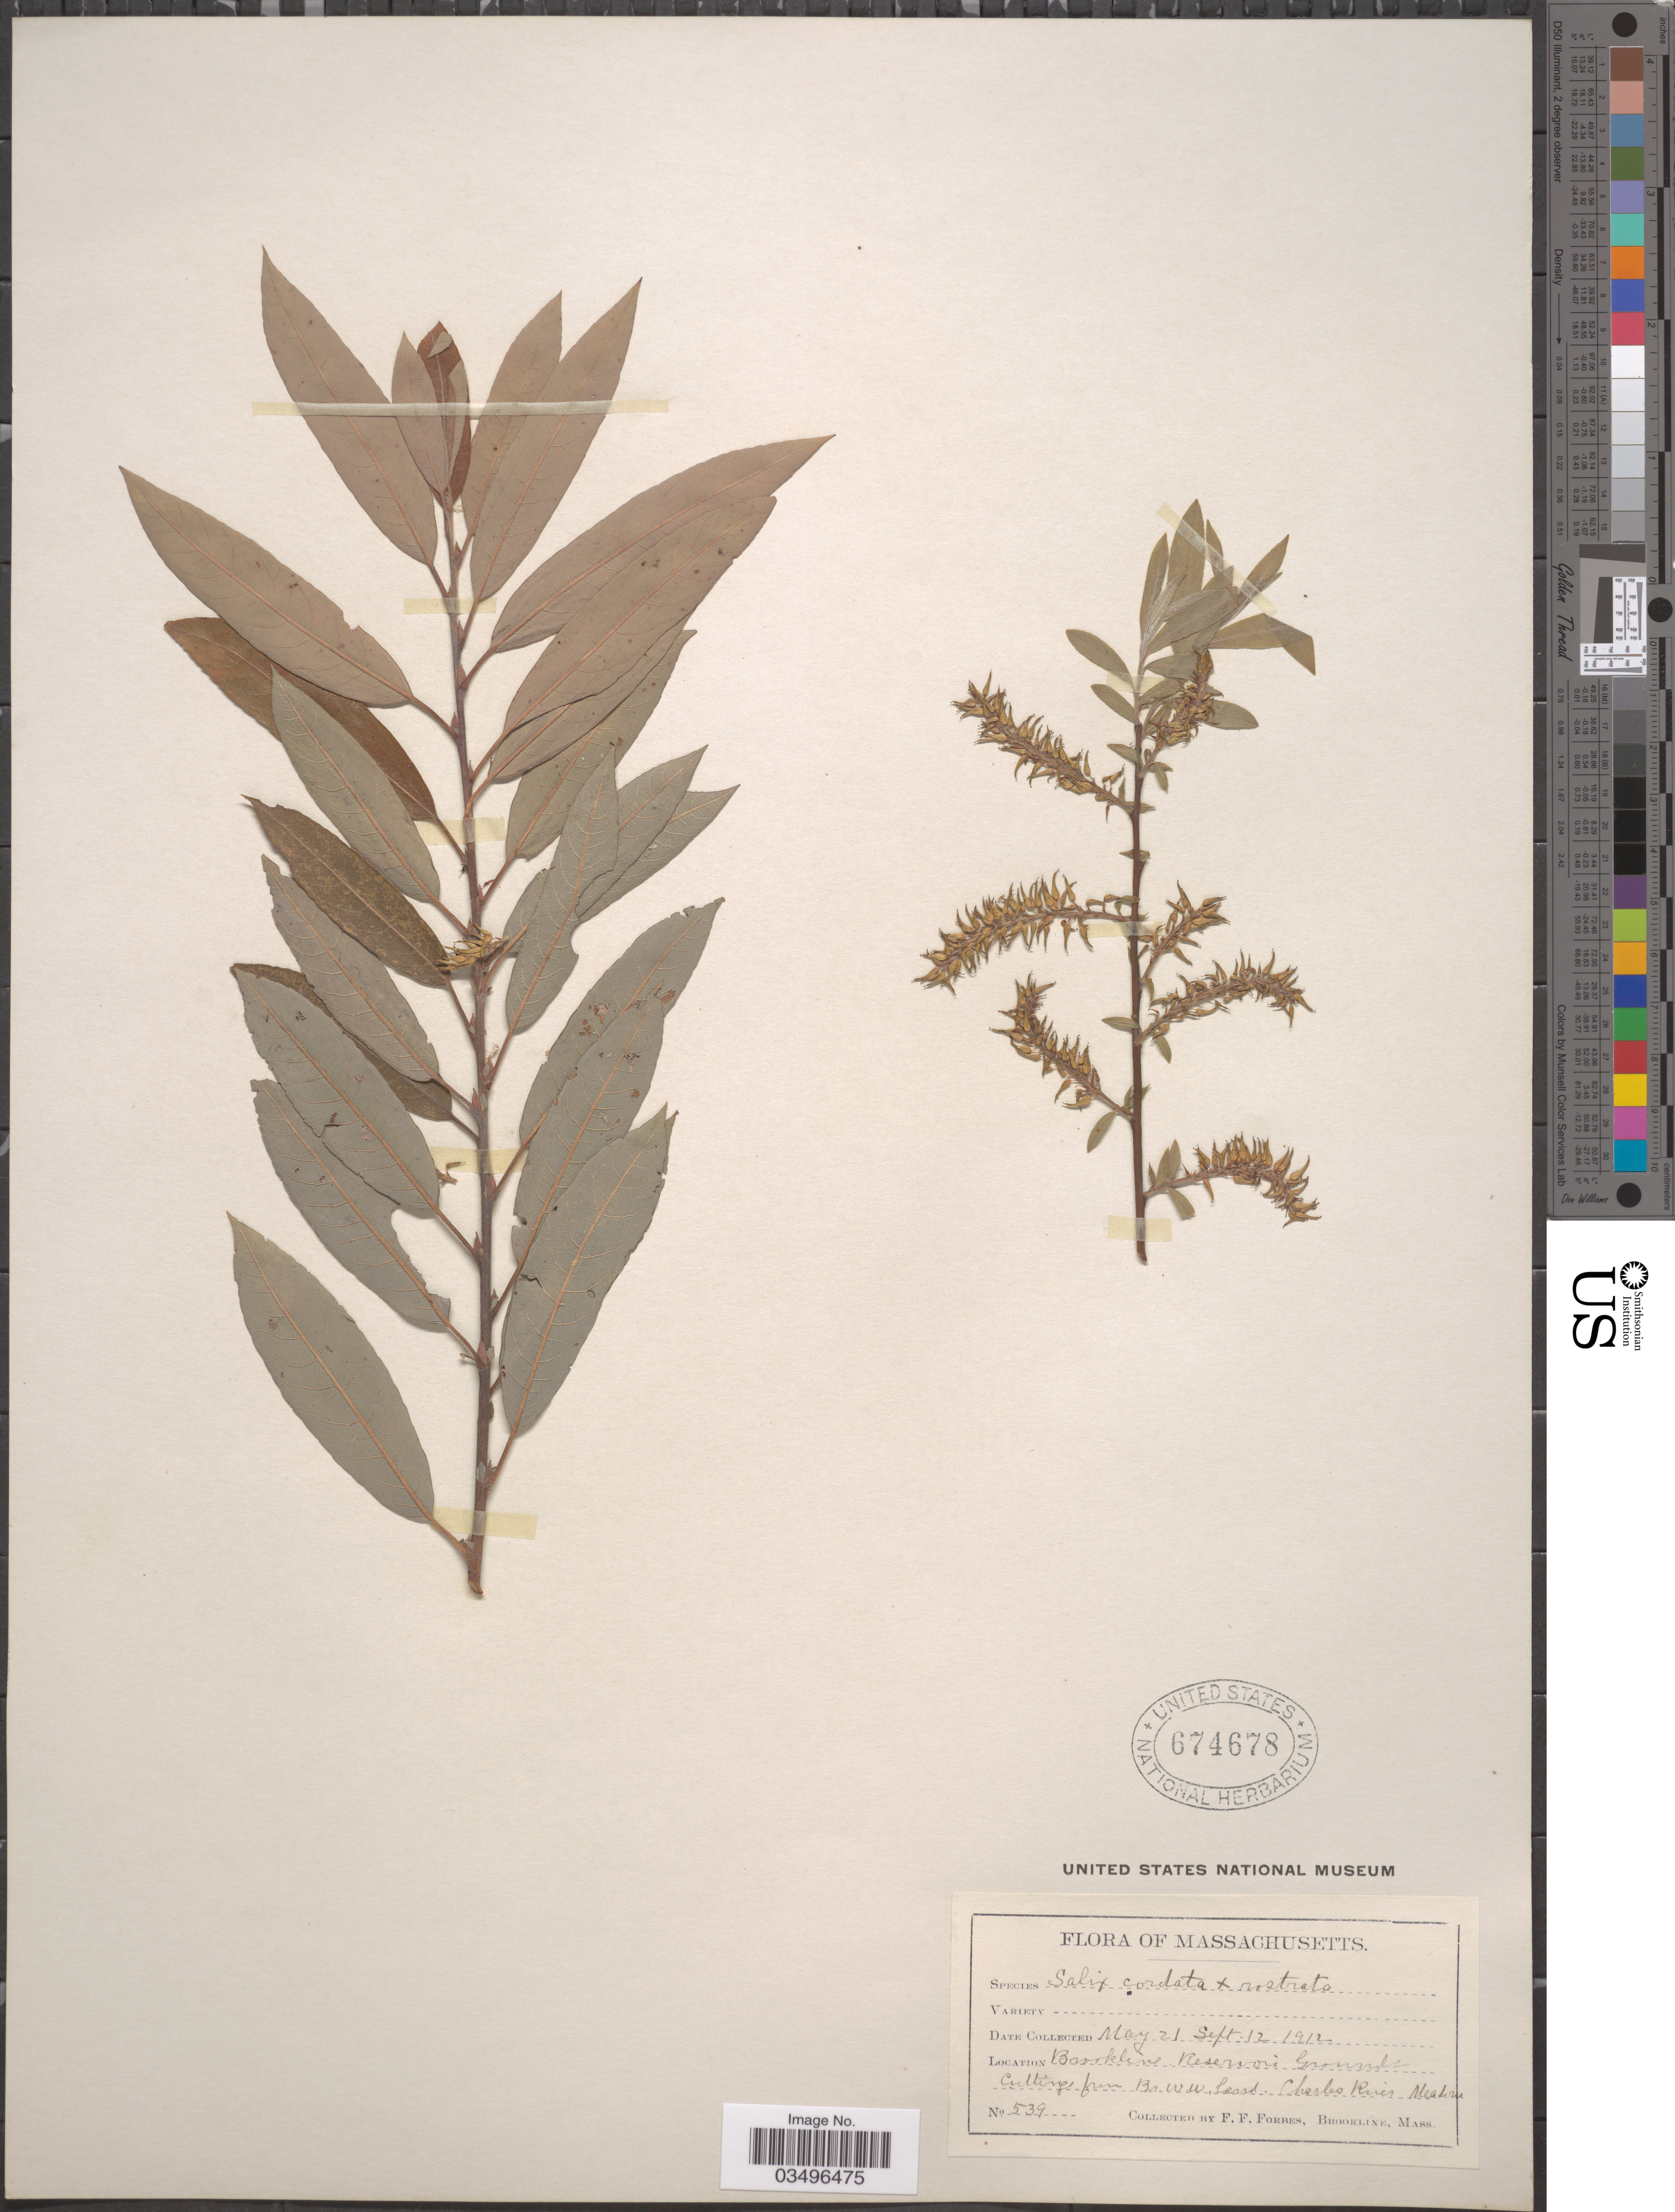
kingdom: Plantae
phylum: Tracheophyta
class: Magnoliopsida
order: Malpighiales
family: Salicaceae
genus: Salix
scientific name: Salix cordata x S. rostrata Thuill.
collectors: F. Forbes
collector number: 539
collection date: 1912-05-21/1912-09-12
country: United States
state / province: Massachusetts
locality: Brookline. Reservoir Grounds.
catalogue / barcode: US 674678